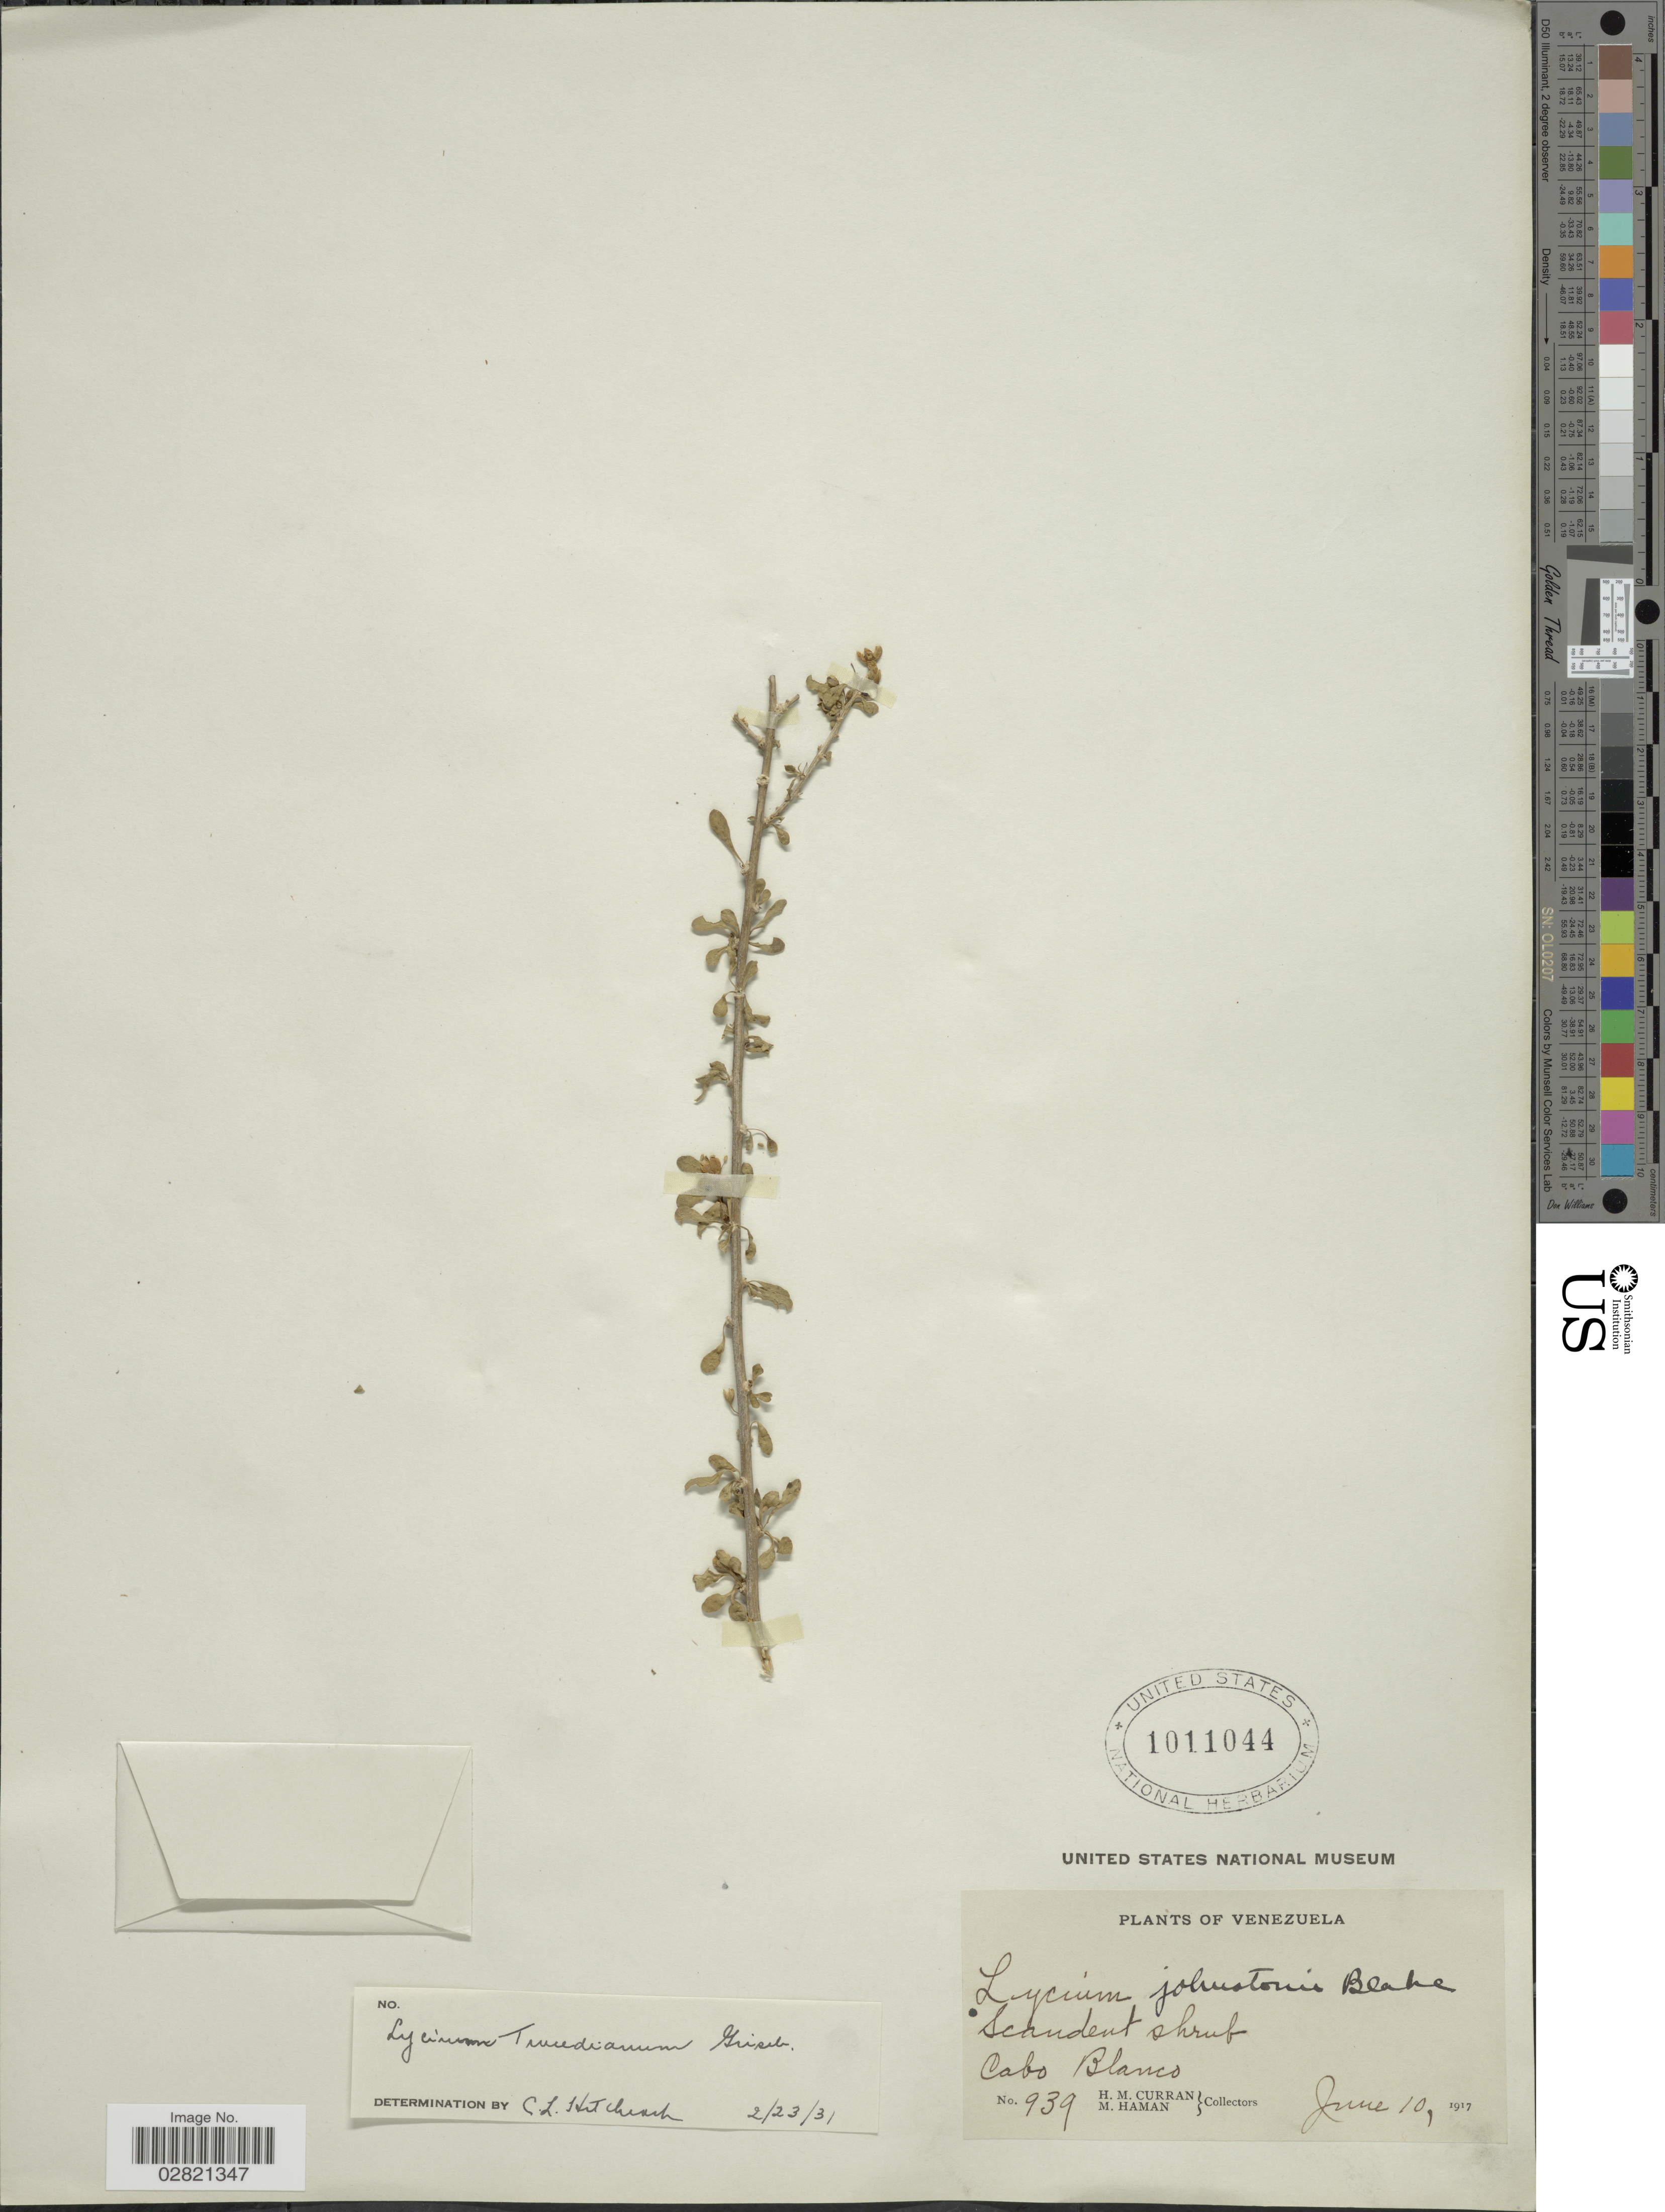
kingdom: Plantae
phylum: Tracheophyta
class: Magnoliopsida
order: Solanales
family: Solanaceae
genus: Lycium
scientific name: Lycium americanum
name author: Jacq.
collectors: H. M. Curran & M. Haman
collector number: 939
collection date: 1917-06-10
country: Venezuela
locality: Cabo Blanco.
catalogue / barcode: US 1011044